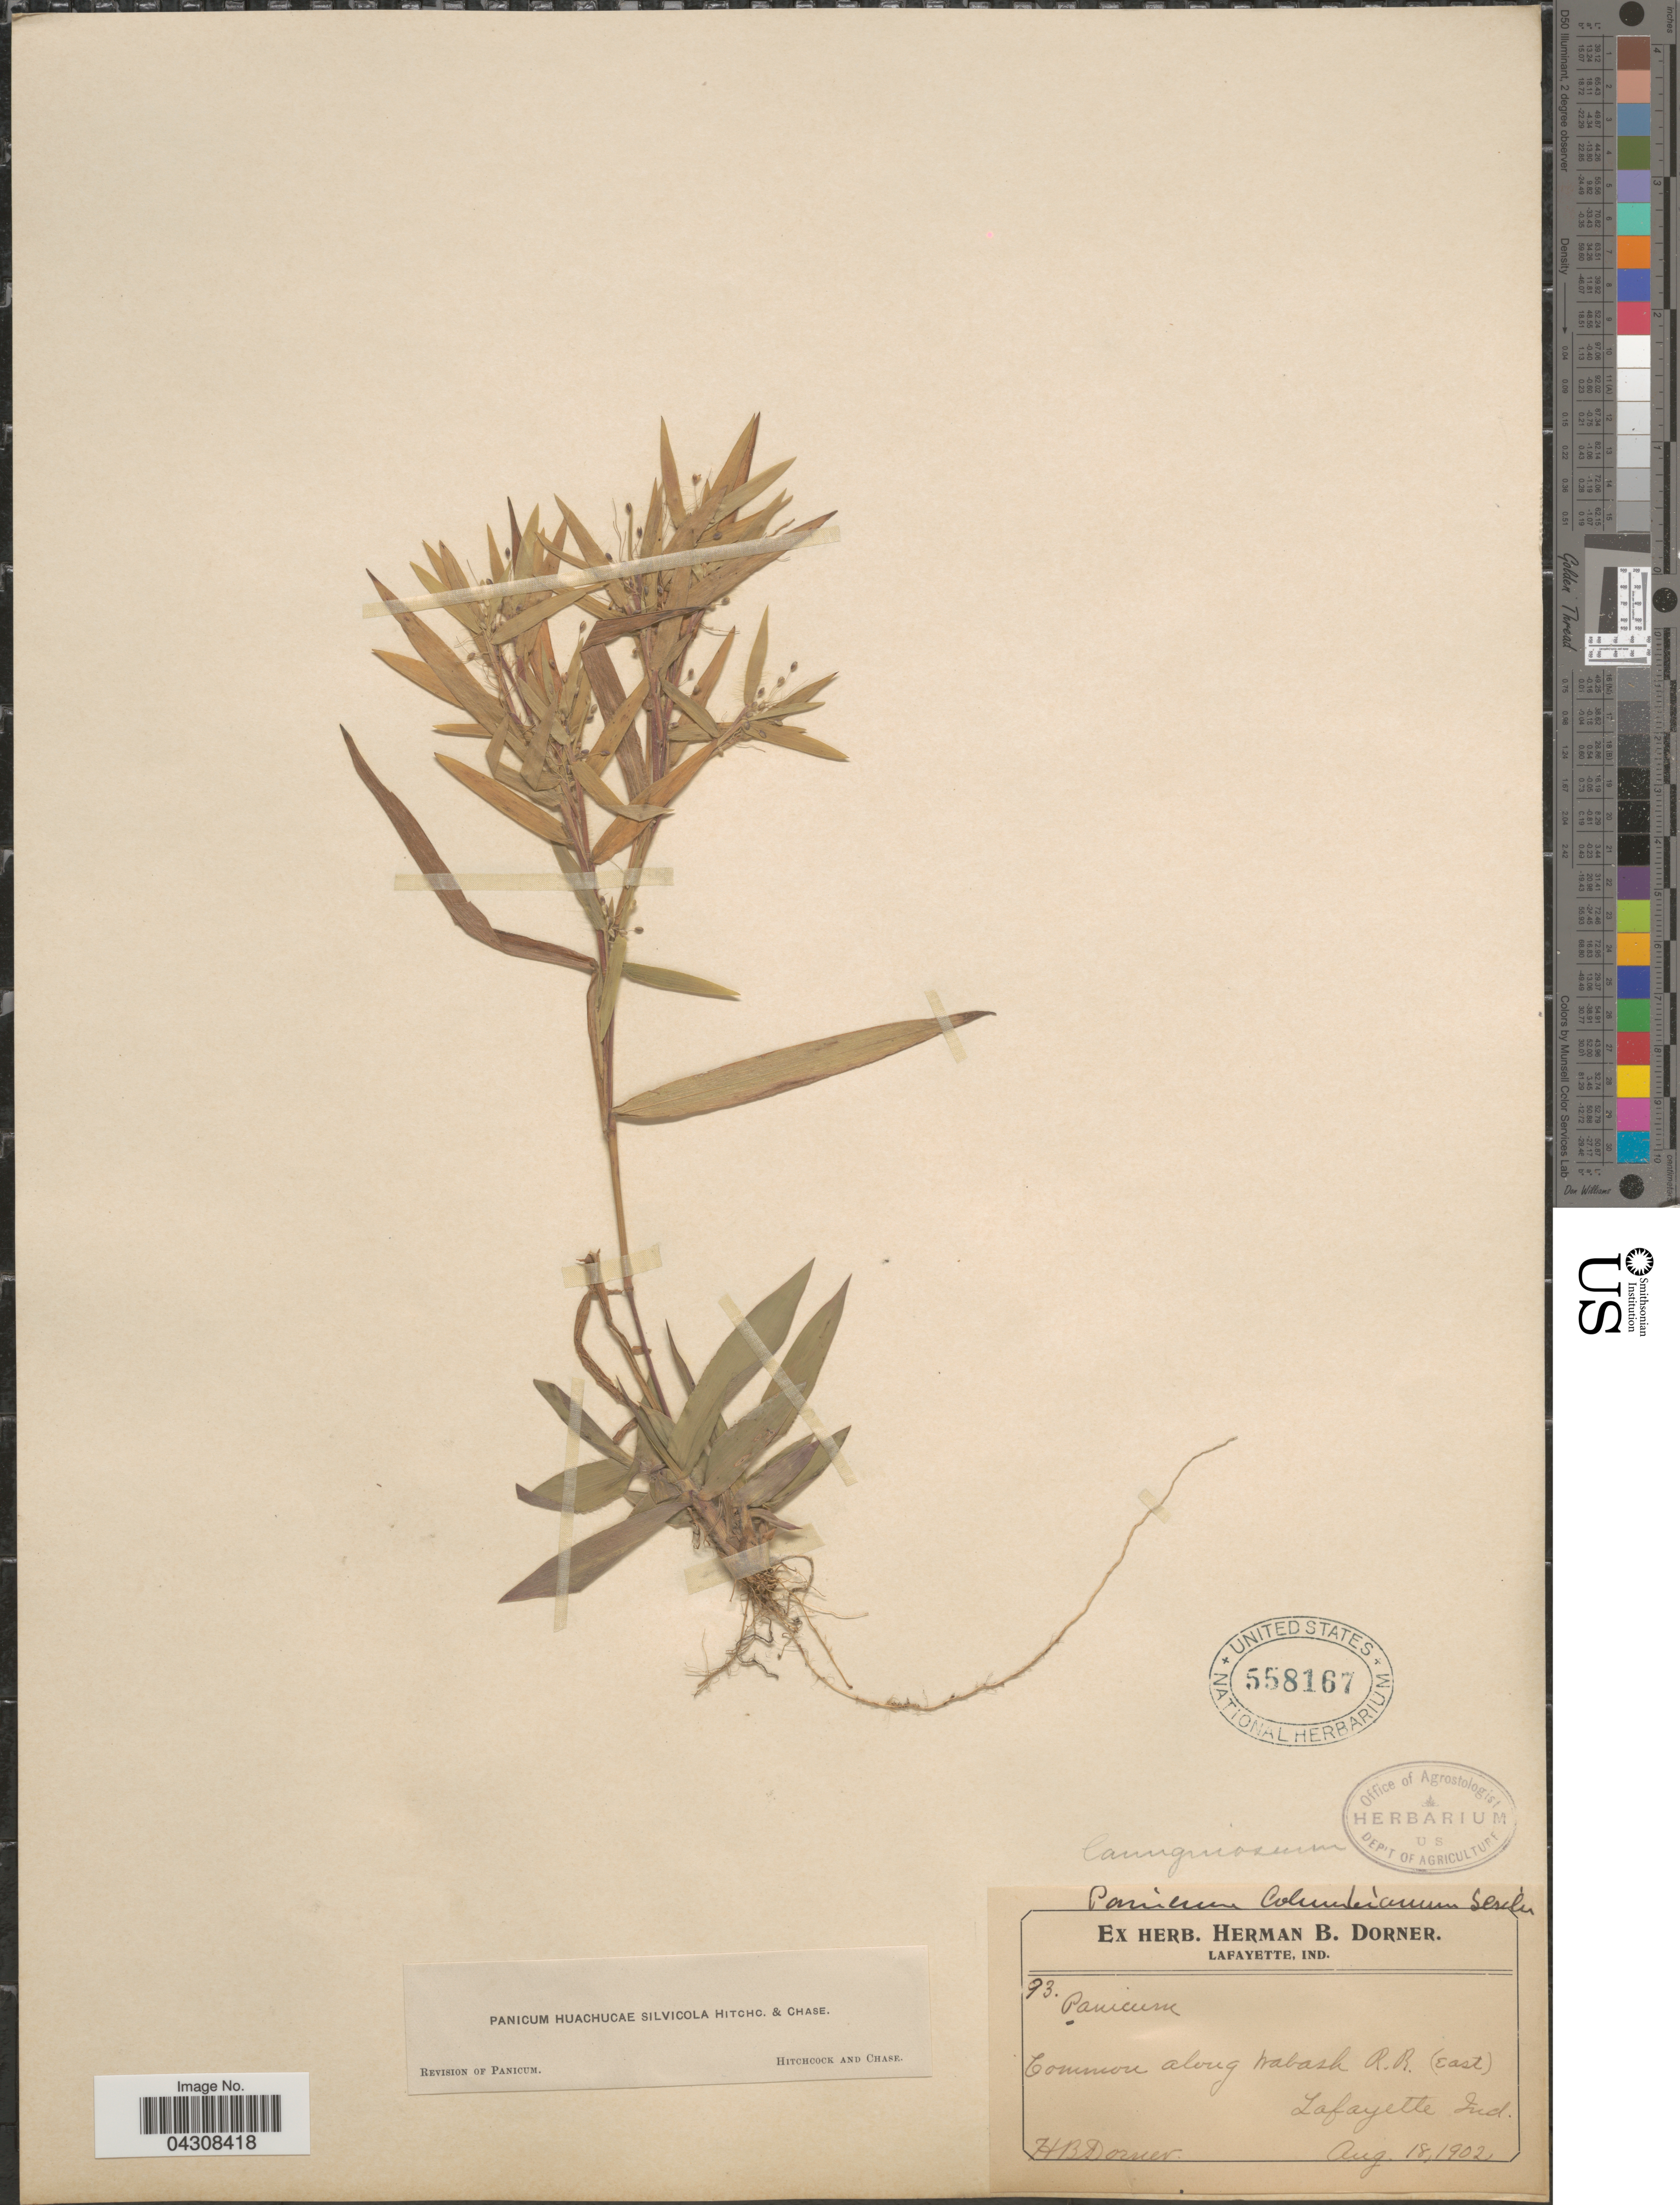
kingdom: Plantae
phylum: Tracheophyta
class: Liliopsida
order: Poales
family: Poaceae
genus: Dichanthelium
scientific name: Dichanthelium acuminatum var. acuminatum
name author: (Sw.) Gould & C.A. Clark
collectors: Dorner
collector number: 93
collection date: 1902-08-18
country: United States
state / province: Indiana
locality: Lafayette.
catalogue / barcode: US 558167